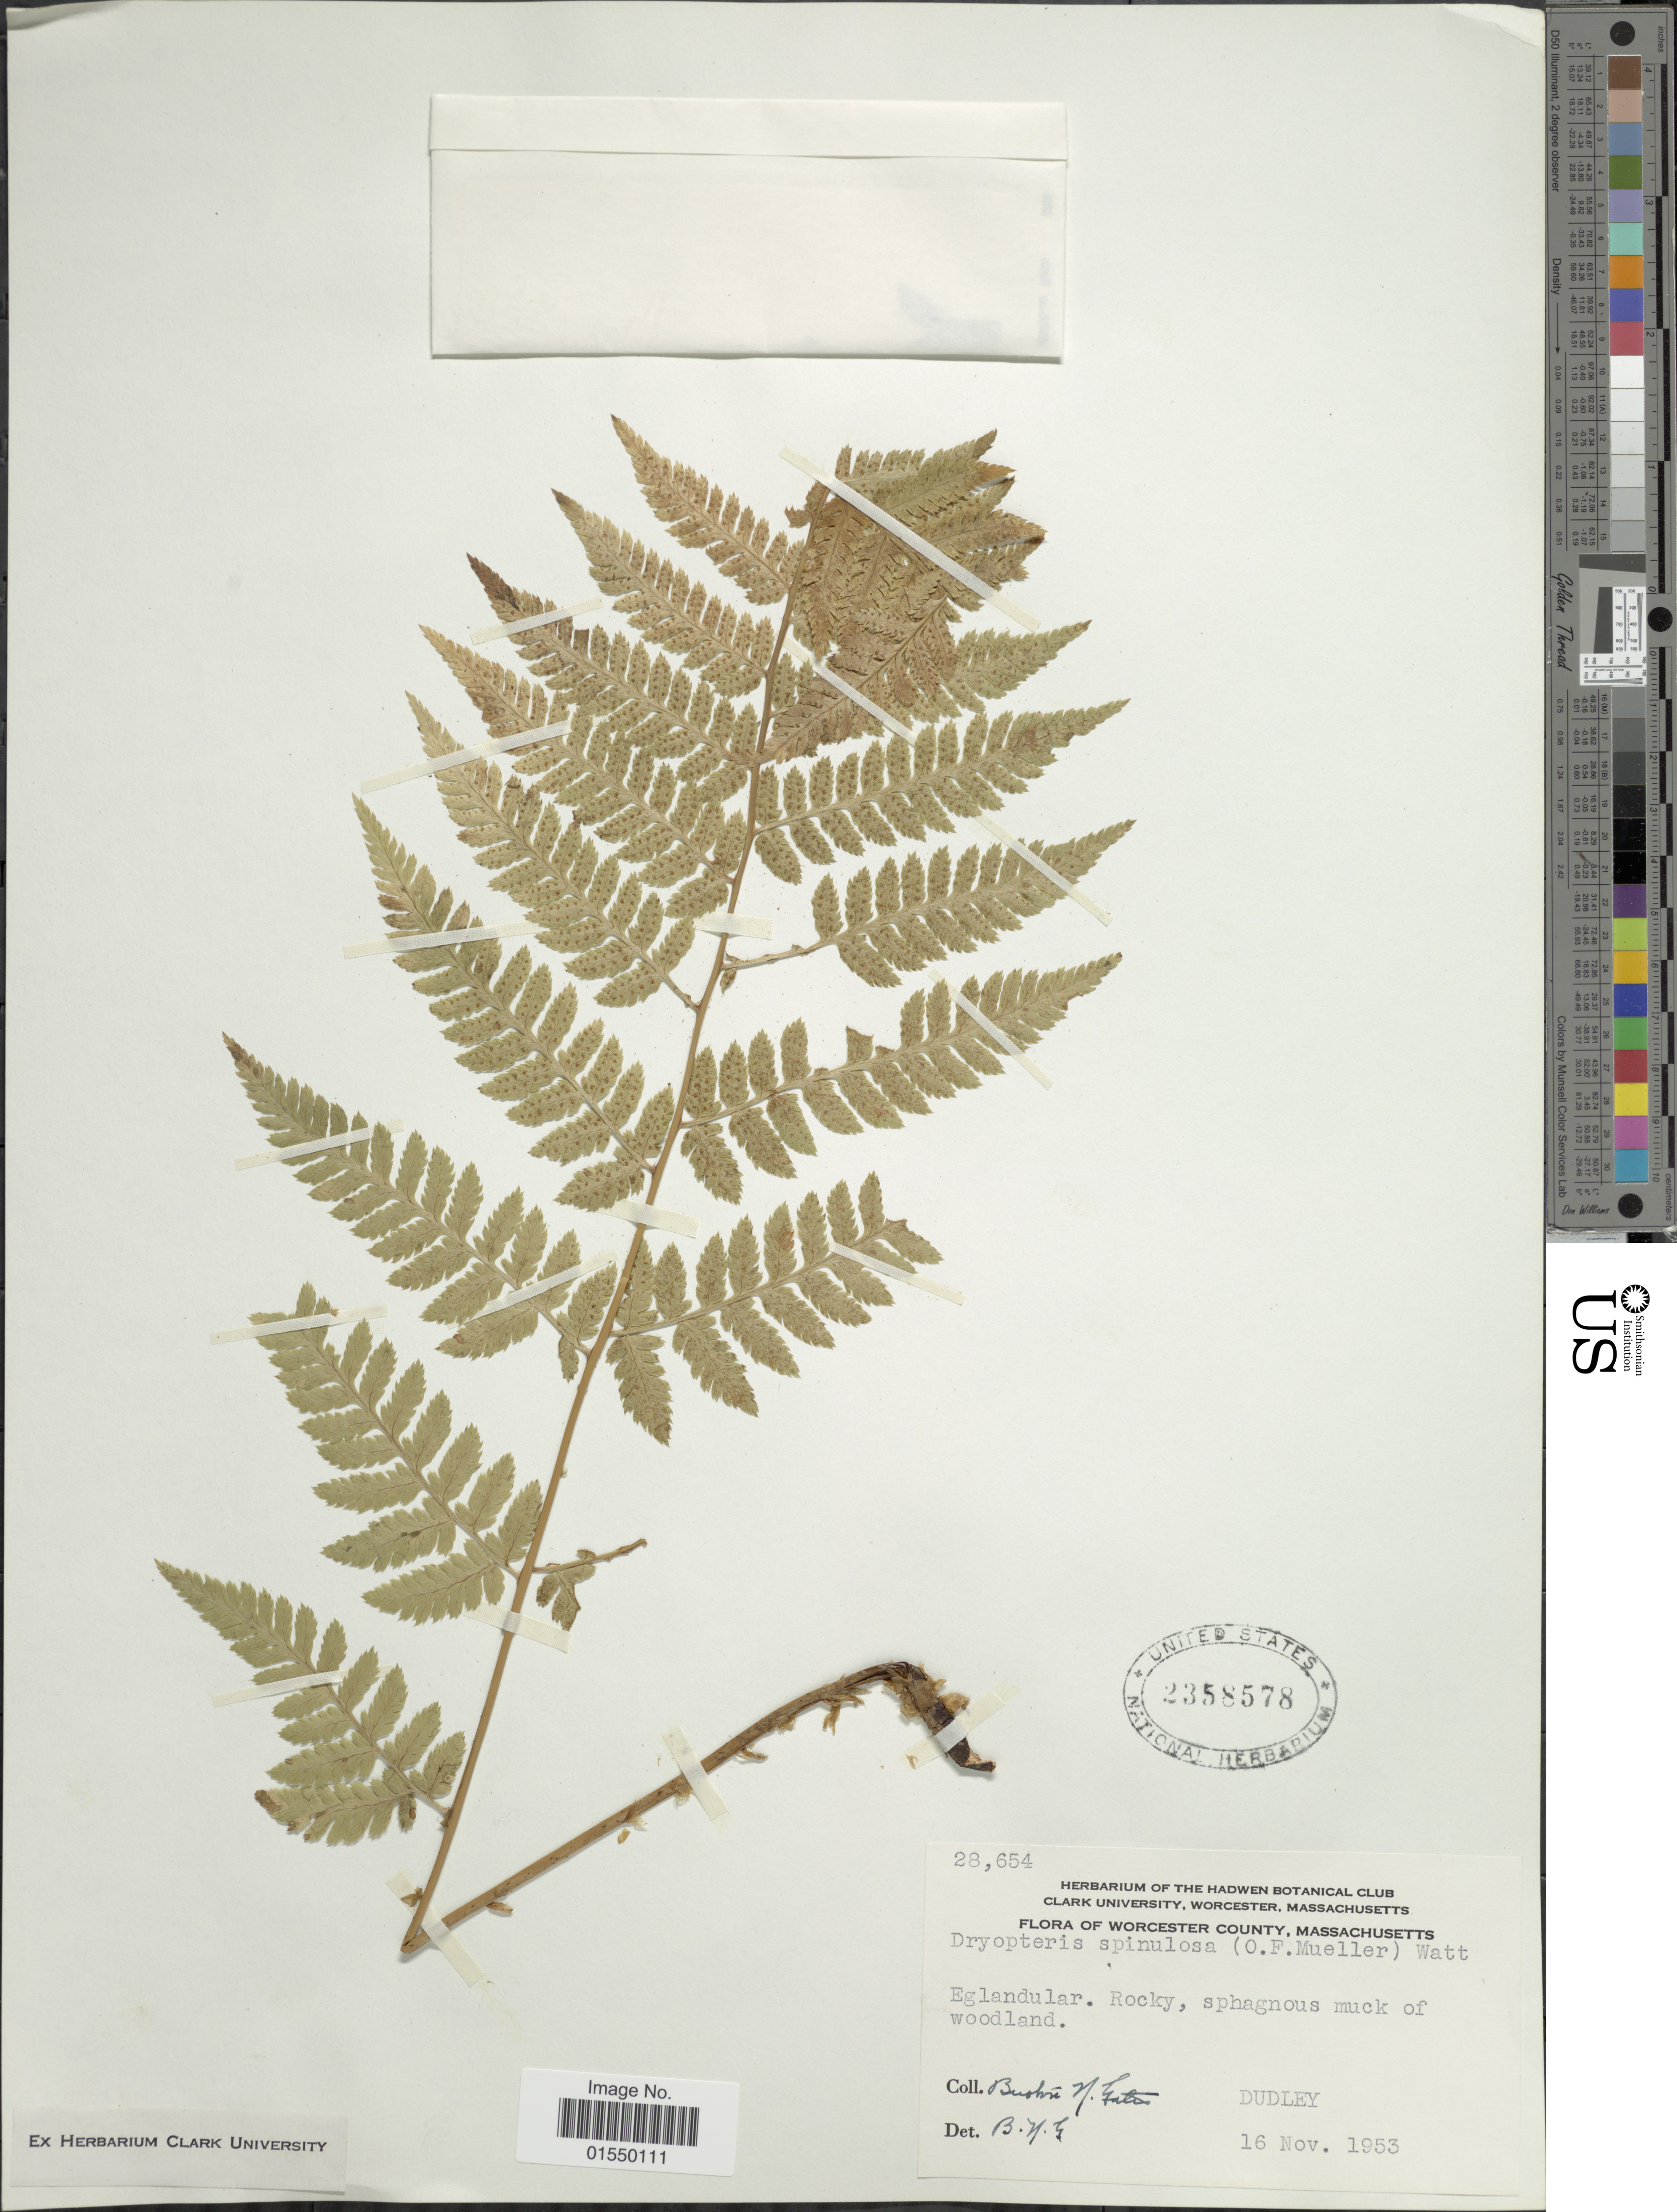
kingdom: Plantae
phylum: Tracheophyta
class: Polypodiopsida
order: Polypodiales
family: Dryopteridaceae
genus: Dryopteris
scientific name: Dryopteris carthusiana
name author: (Villars) H.P. Fuchs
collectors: B. N. Gates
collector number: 28654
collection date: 1953-11-16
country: United States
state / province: Massachusetts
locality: Worcester County, Massachusetts, Dudley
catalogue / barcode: US 2358578